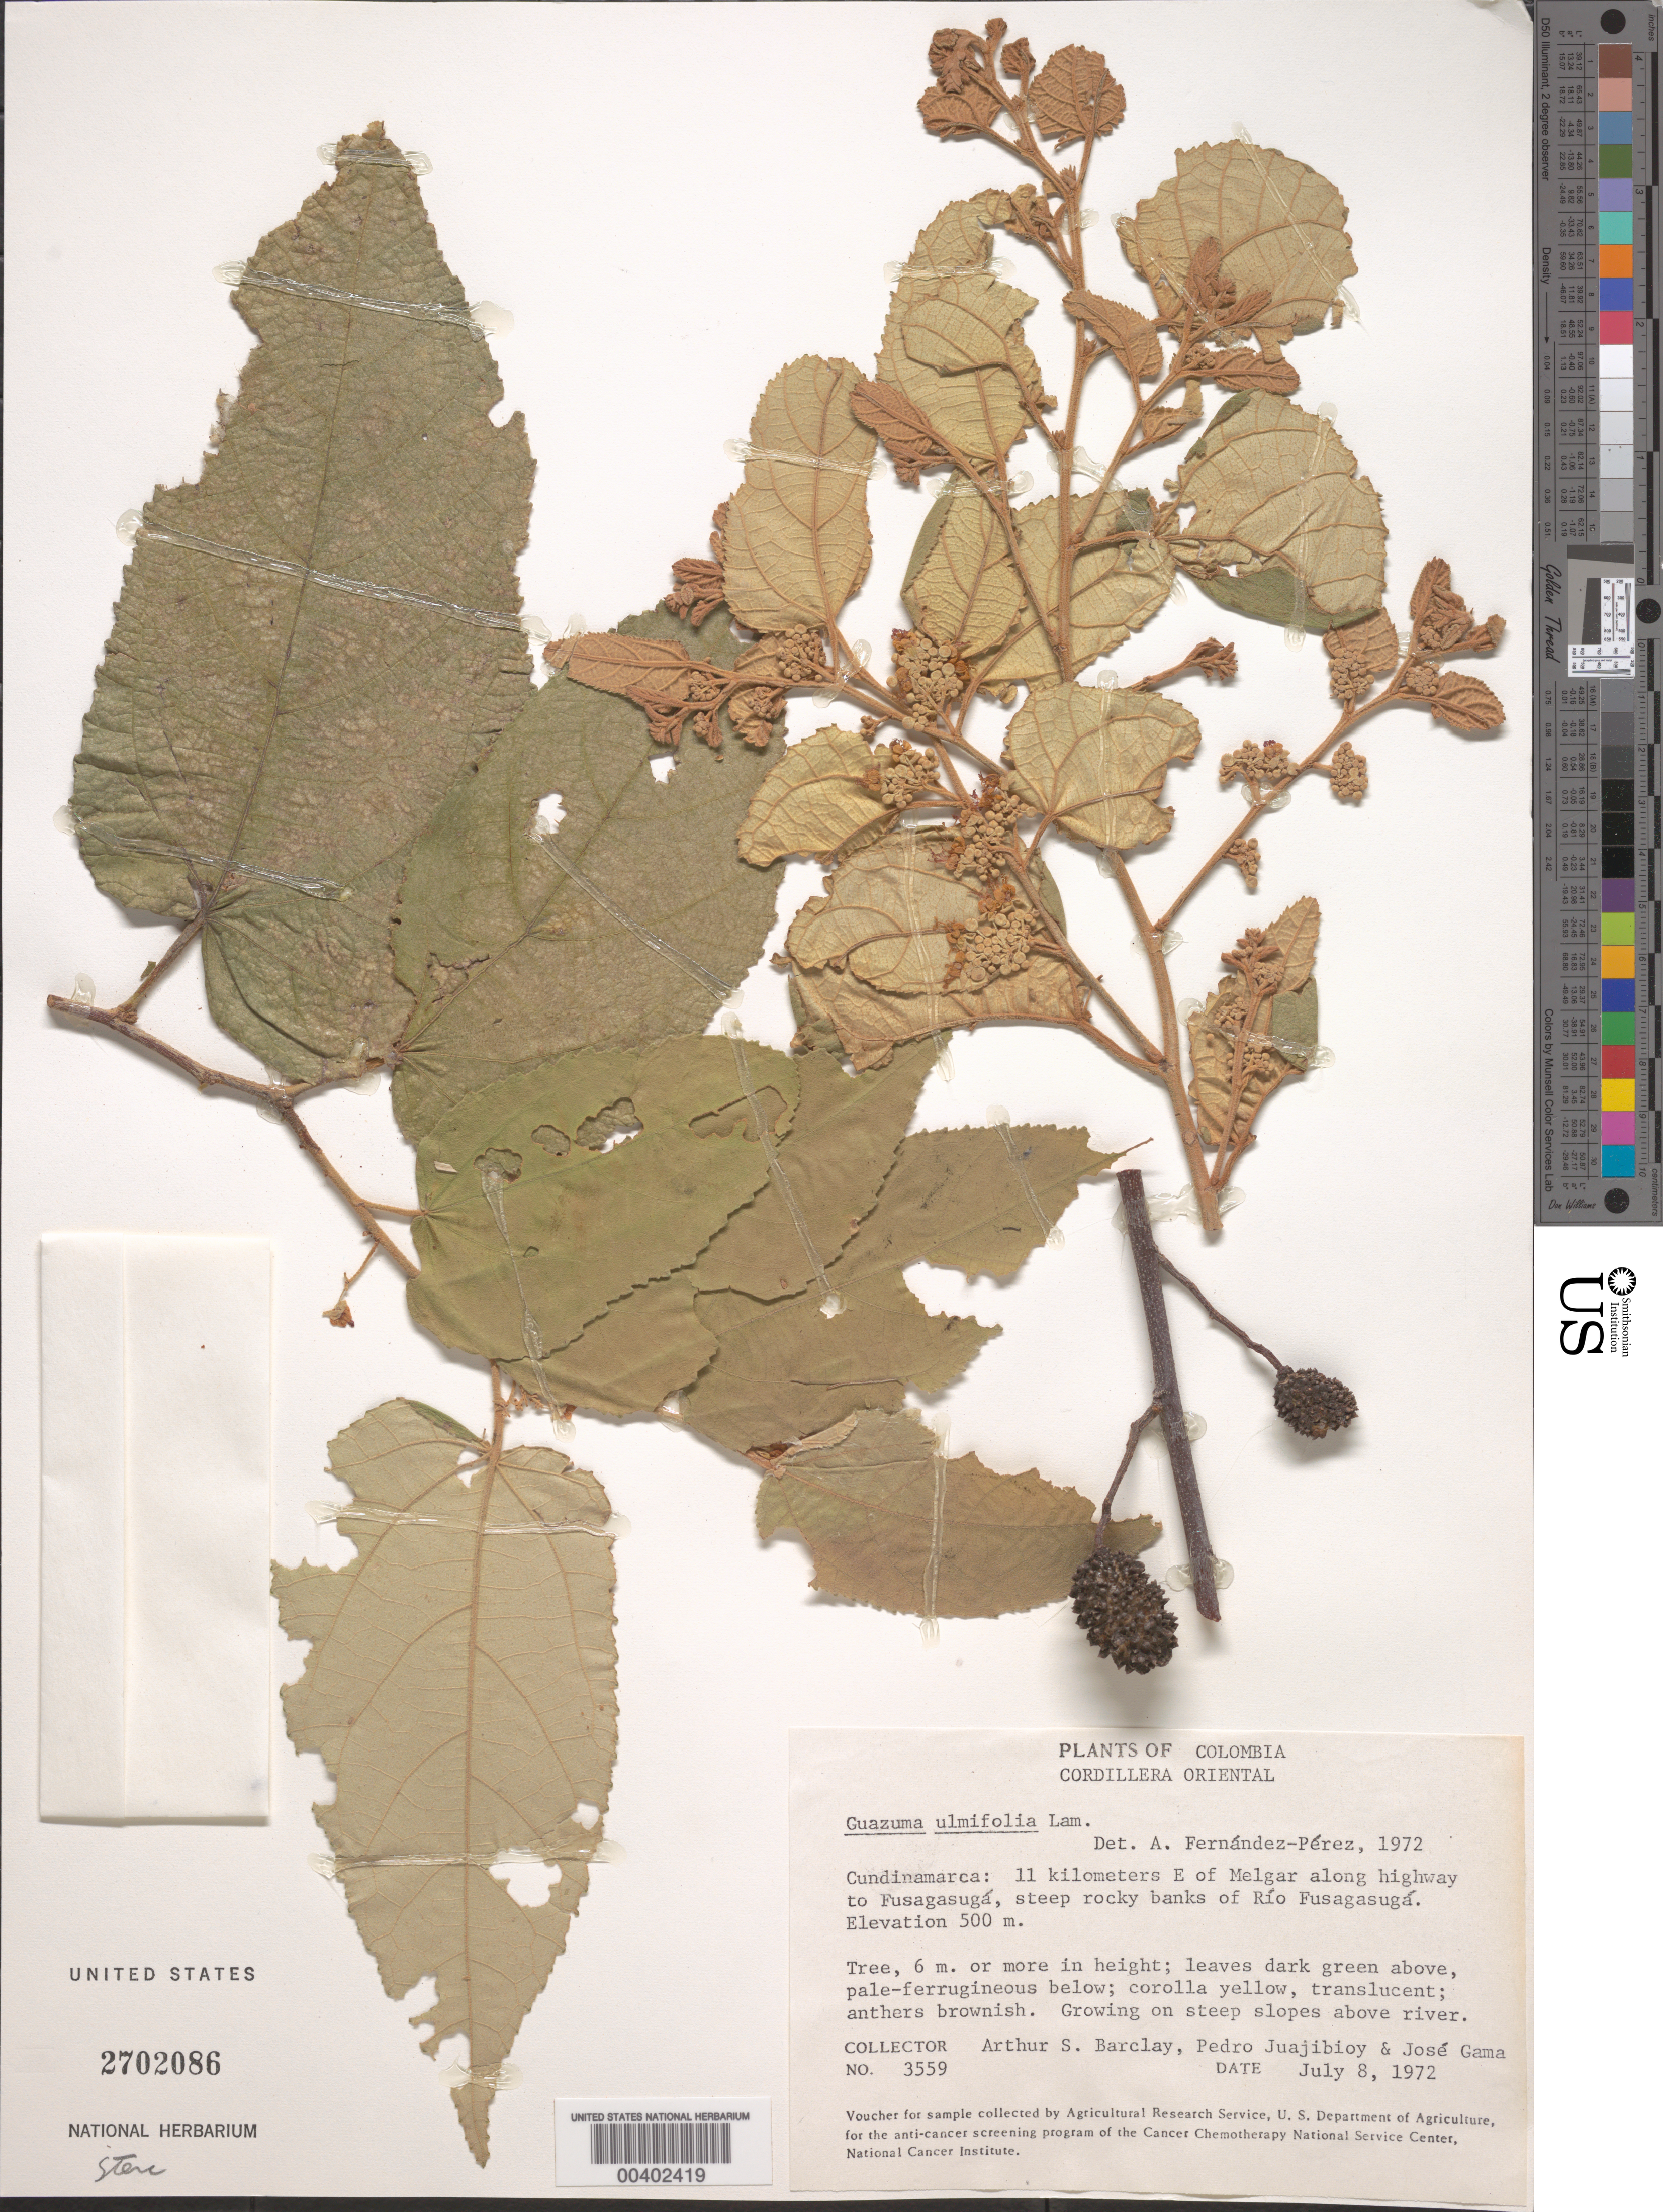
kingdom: Plantae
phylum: Tracheophyta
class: Magnoliopsida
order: Malvales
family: Malvaceae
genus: Guazuma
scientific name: Guazuma ulmifolia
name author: Lam.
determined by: Fernández-Pérez, A.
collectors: A. S. Barclay, P. Juajibioy & J. Gama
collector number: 3559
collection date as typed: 08 Jul 1972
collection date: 1972-07-08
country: Colombia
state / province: Cundinamarca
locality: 11 km E of Melgar along Hwy to Fusagasugá, banks of Río Fusagasugá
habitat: steep rocky banks above river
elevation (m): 500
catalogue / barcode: US 2702086